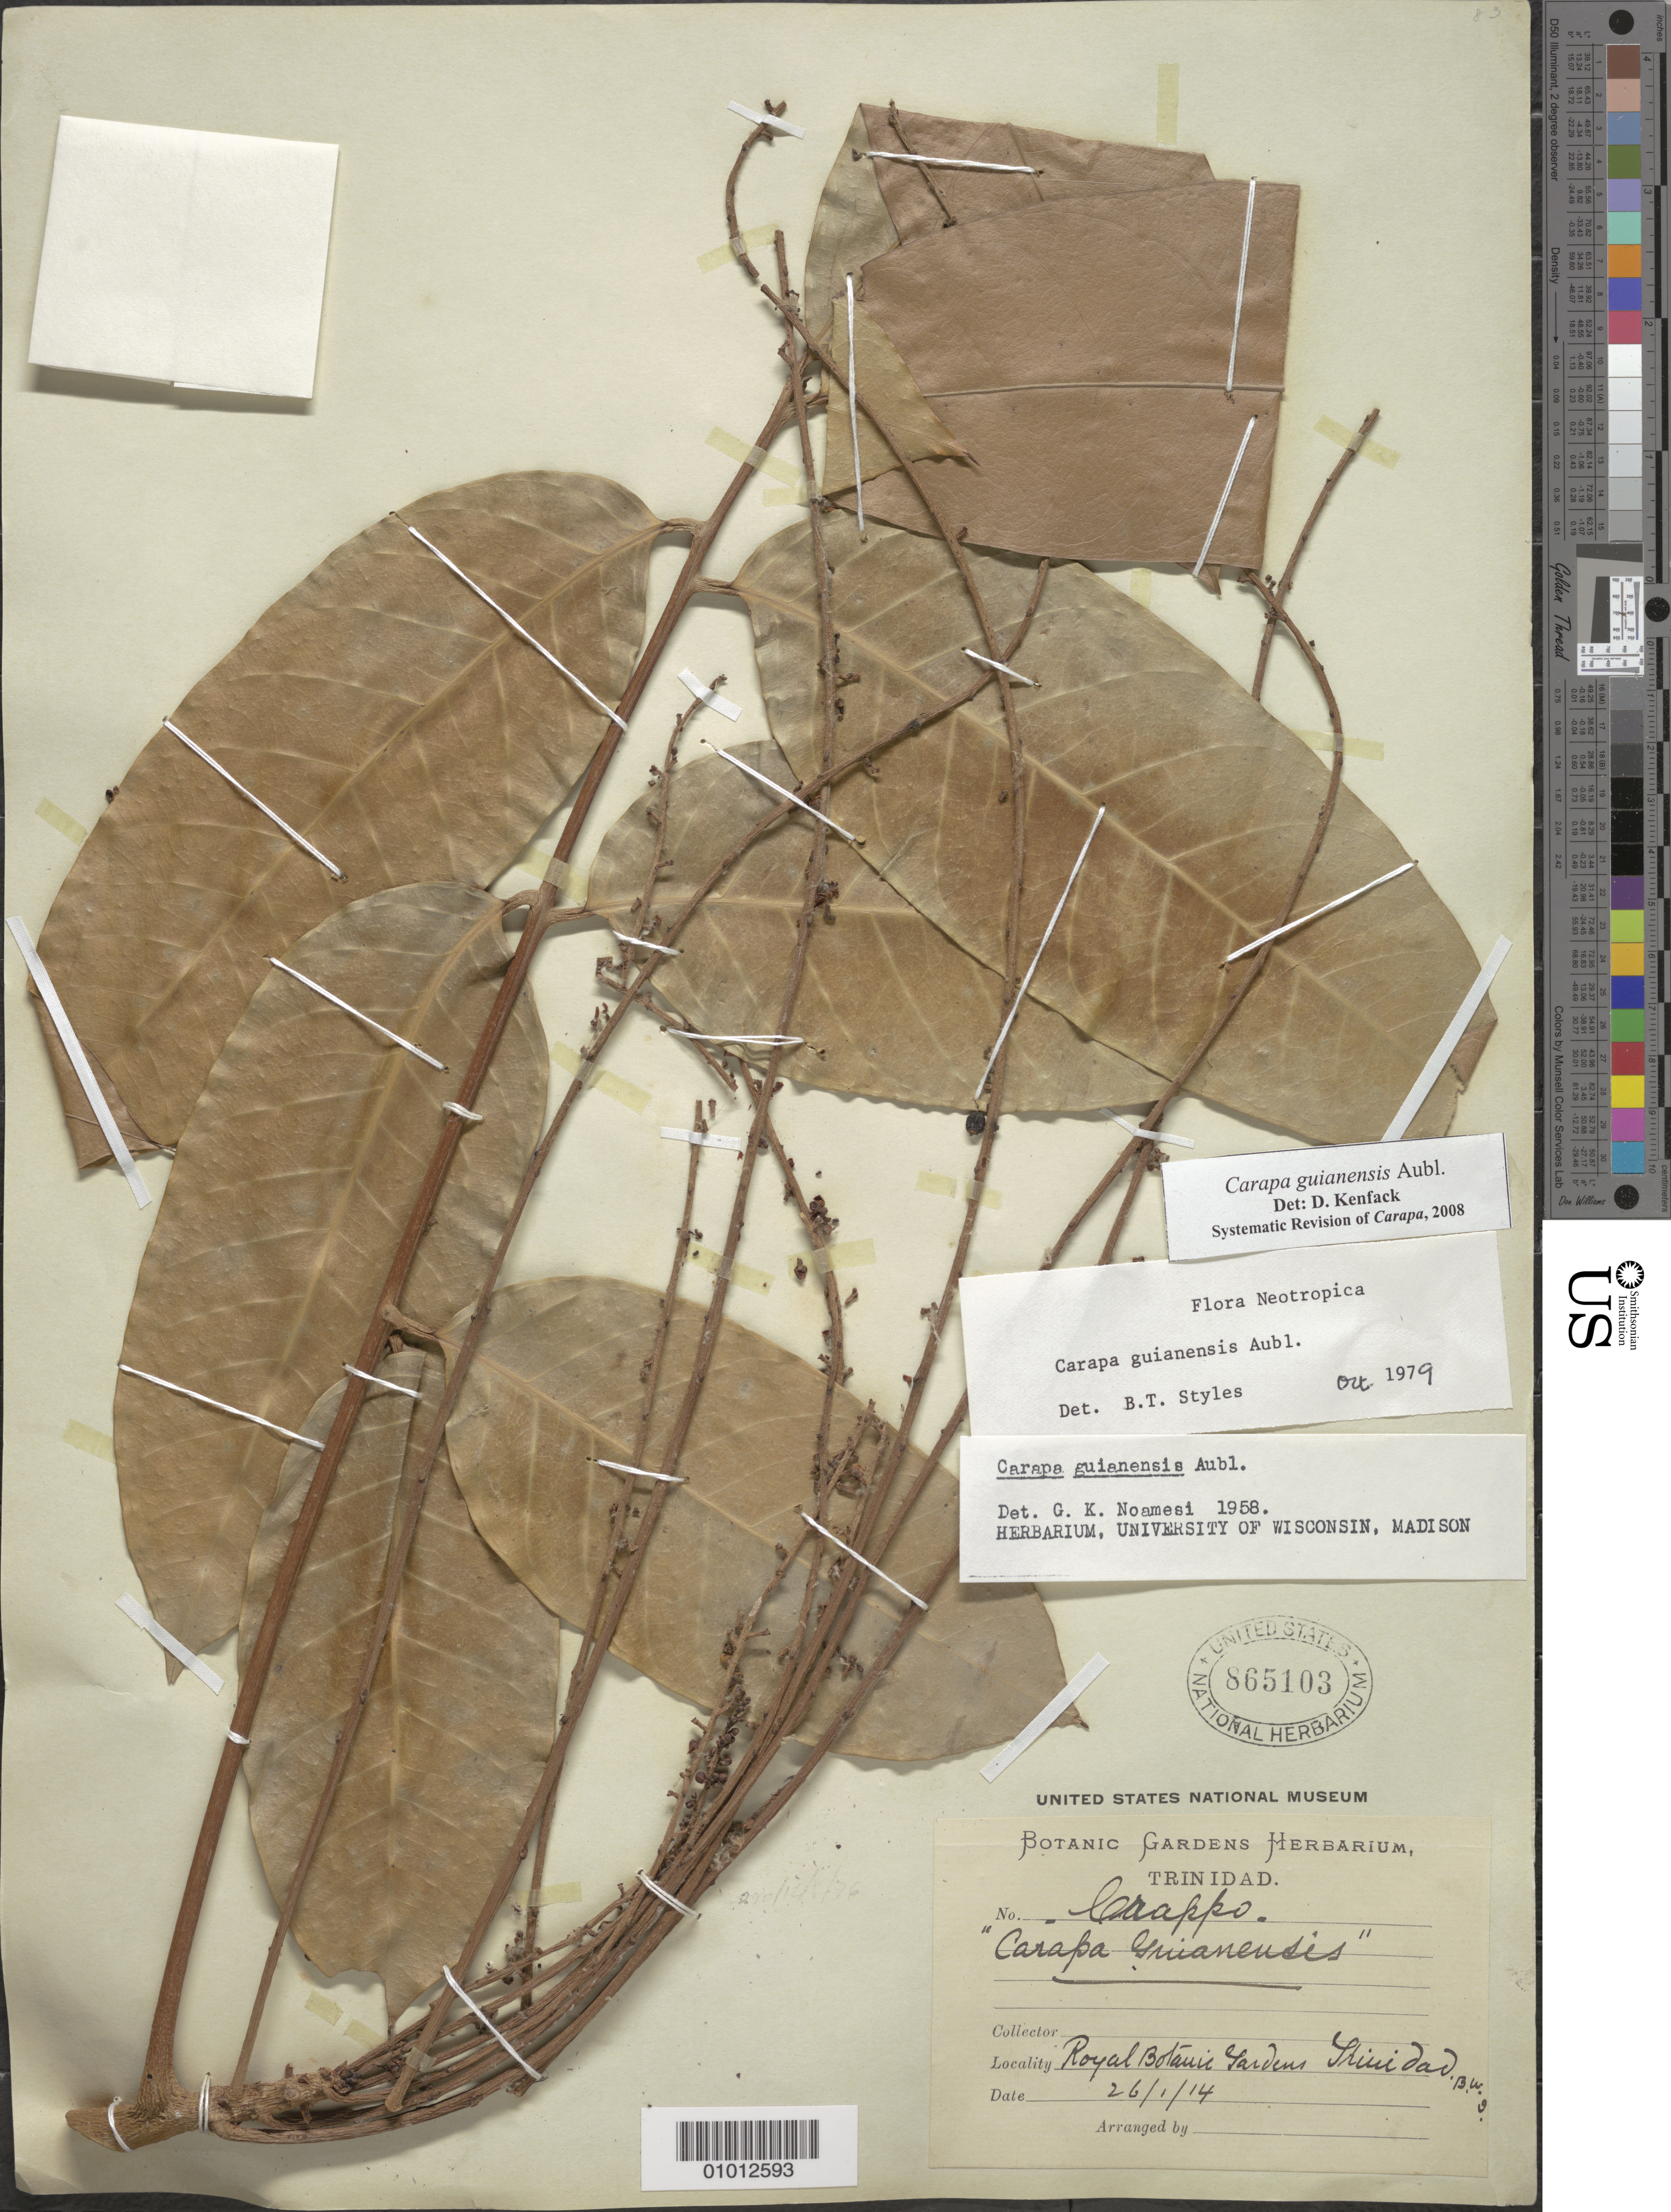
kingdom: Plantae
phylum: Tracheophyta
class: Magnoliopsida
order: Sapindales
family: Meliaceae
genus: Carapa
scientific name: Carapa guianensis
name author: Aubl.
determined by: Kenfack, D.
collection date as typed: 26 Jan 1914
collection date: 1914-01-26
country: Trinidad and Tobago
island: Trinidad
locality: Royal Botanic Gardens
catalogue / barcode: US 865103